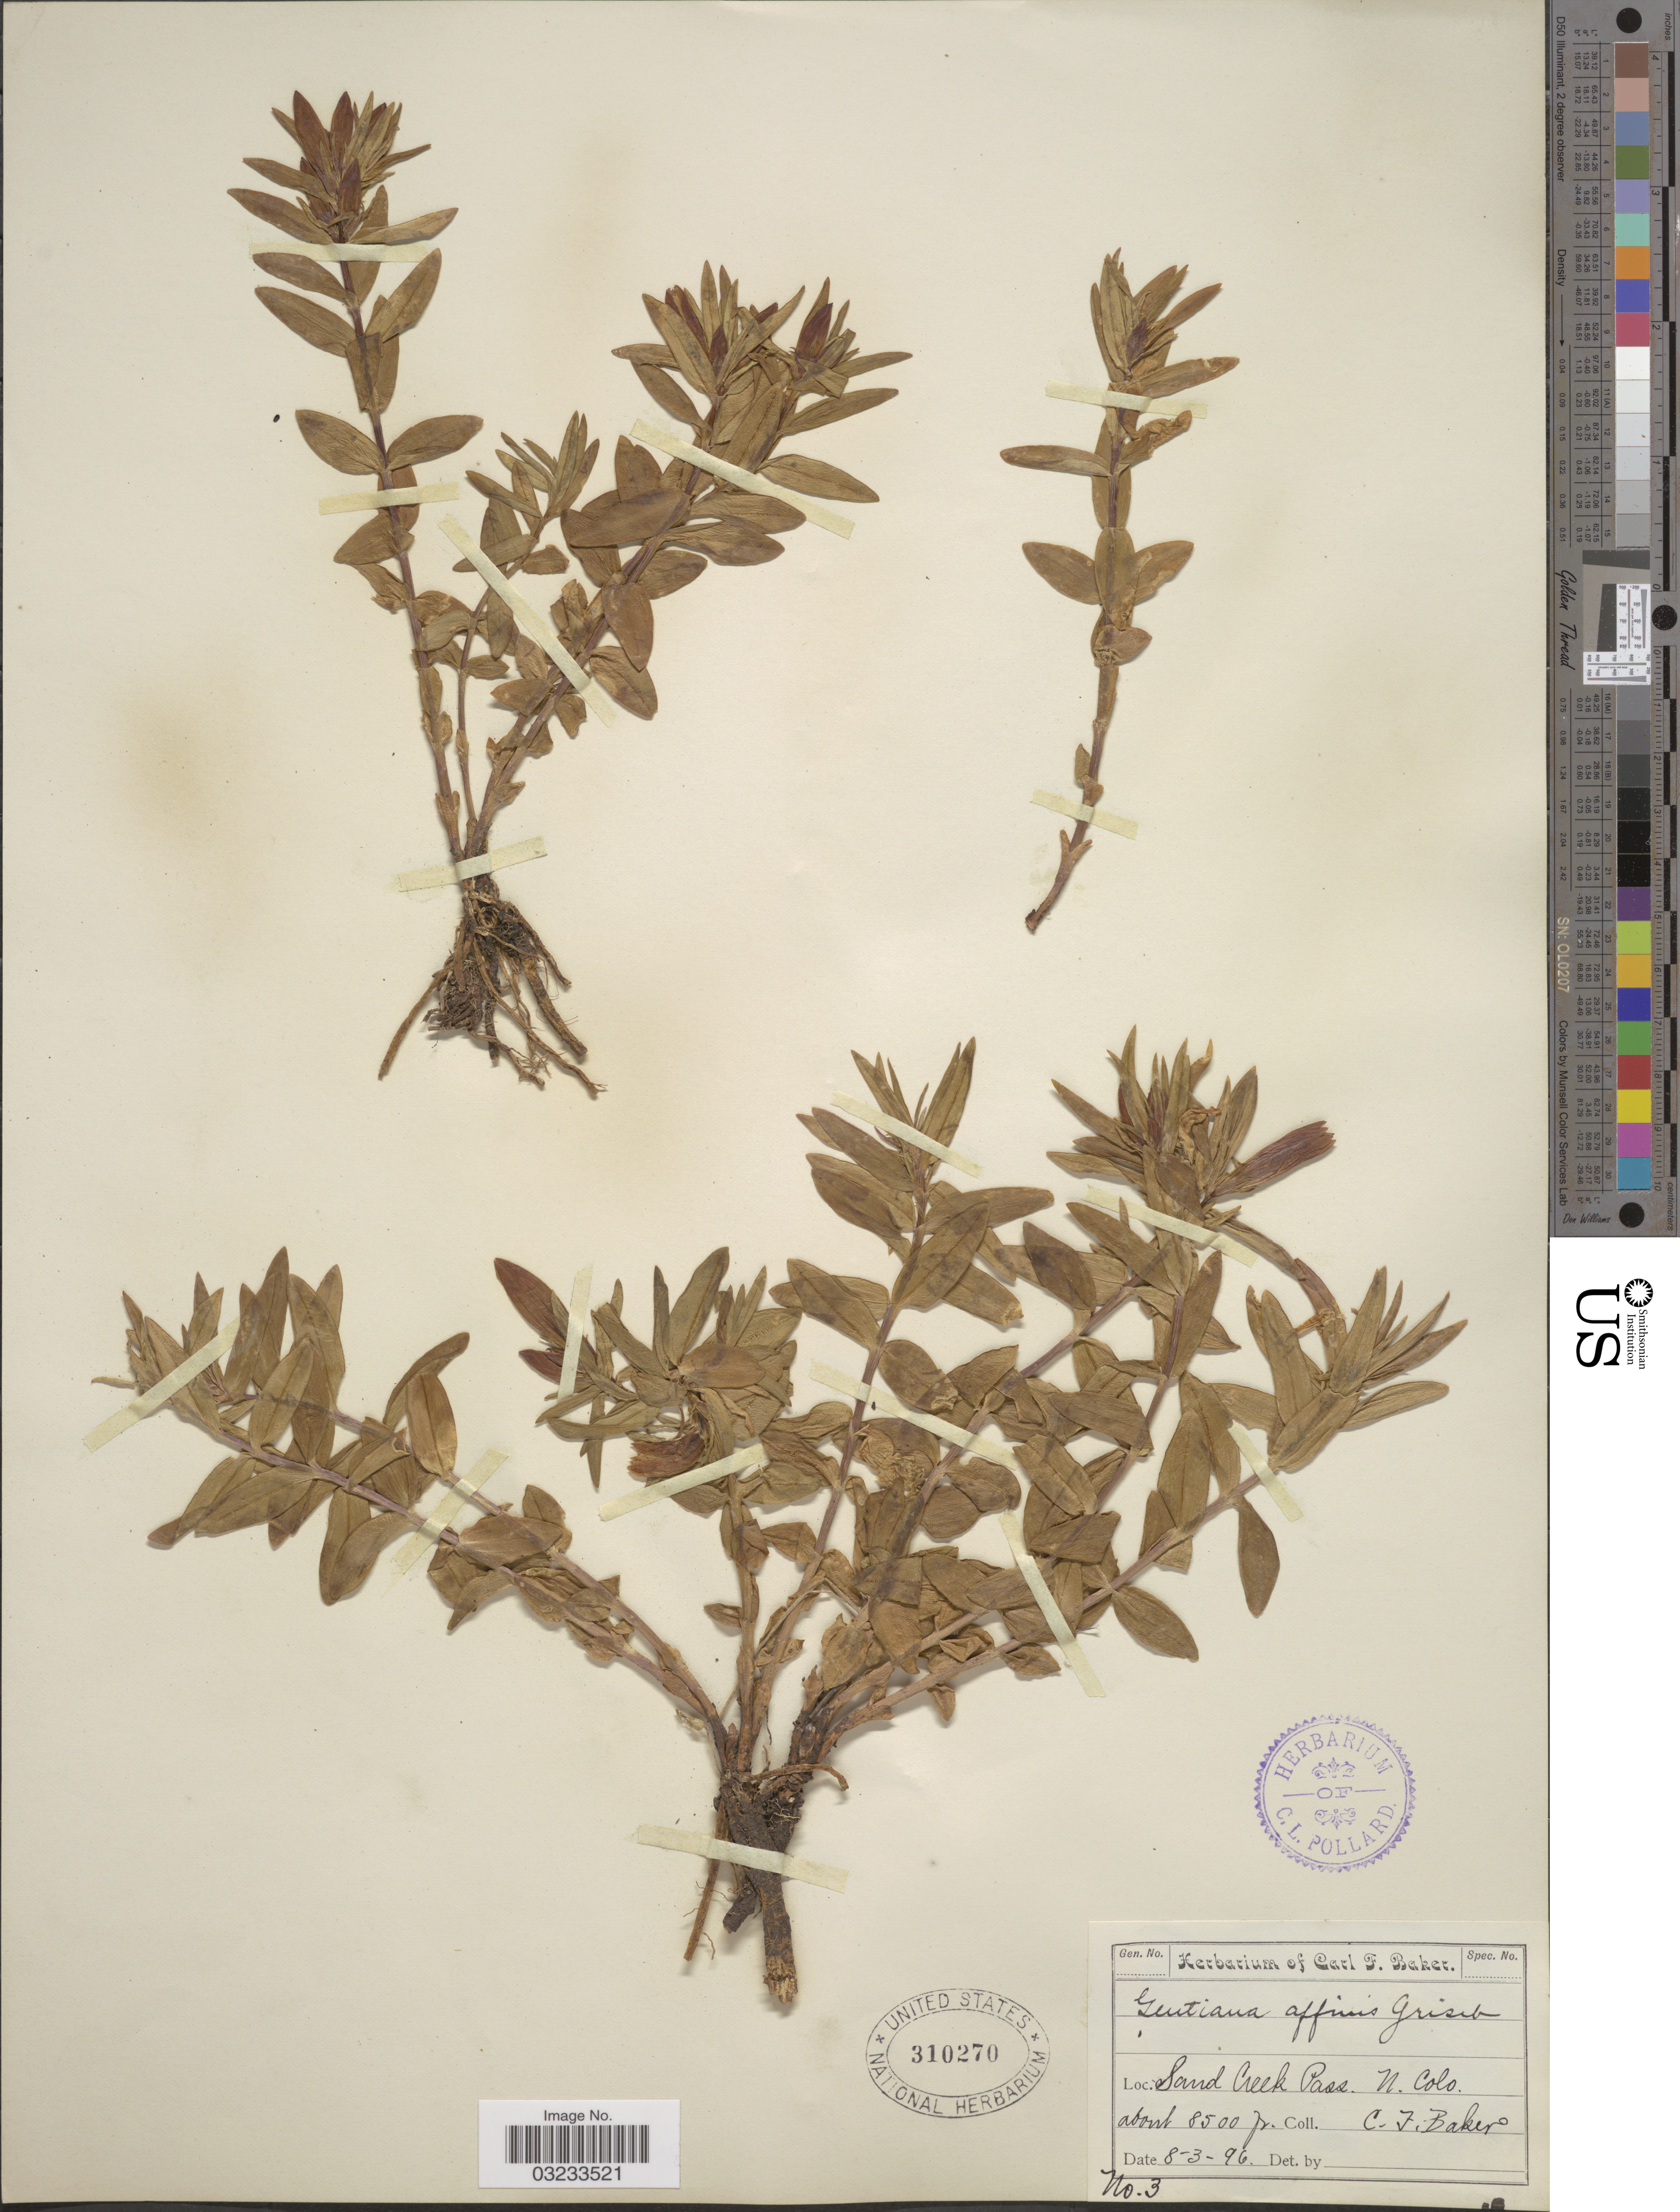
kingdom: Plantae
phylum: Tracheophyta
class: Magnoliopsida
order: Gentianales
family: Gentianaceae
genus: Gentiana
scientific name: Gentiana affinis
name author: Griseb.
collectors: C. F. Baker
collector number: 3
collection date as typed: Transcribed d/m/y: 3/8/96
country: United States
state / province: Colorado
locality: Sand Creek Pass. N. Colo.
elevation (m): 2591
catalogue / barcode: US 310270